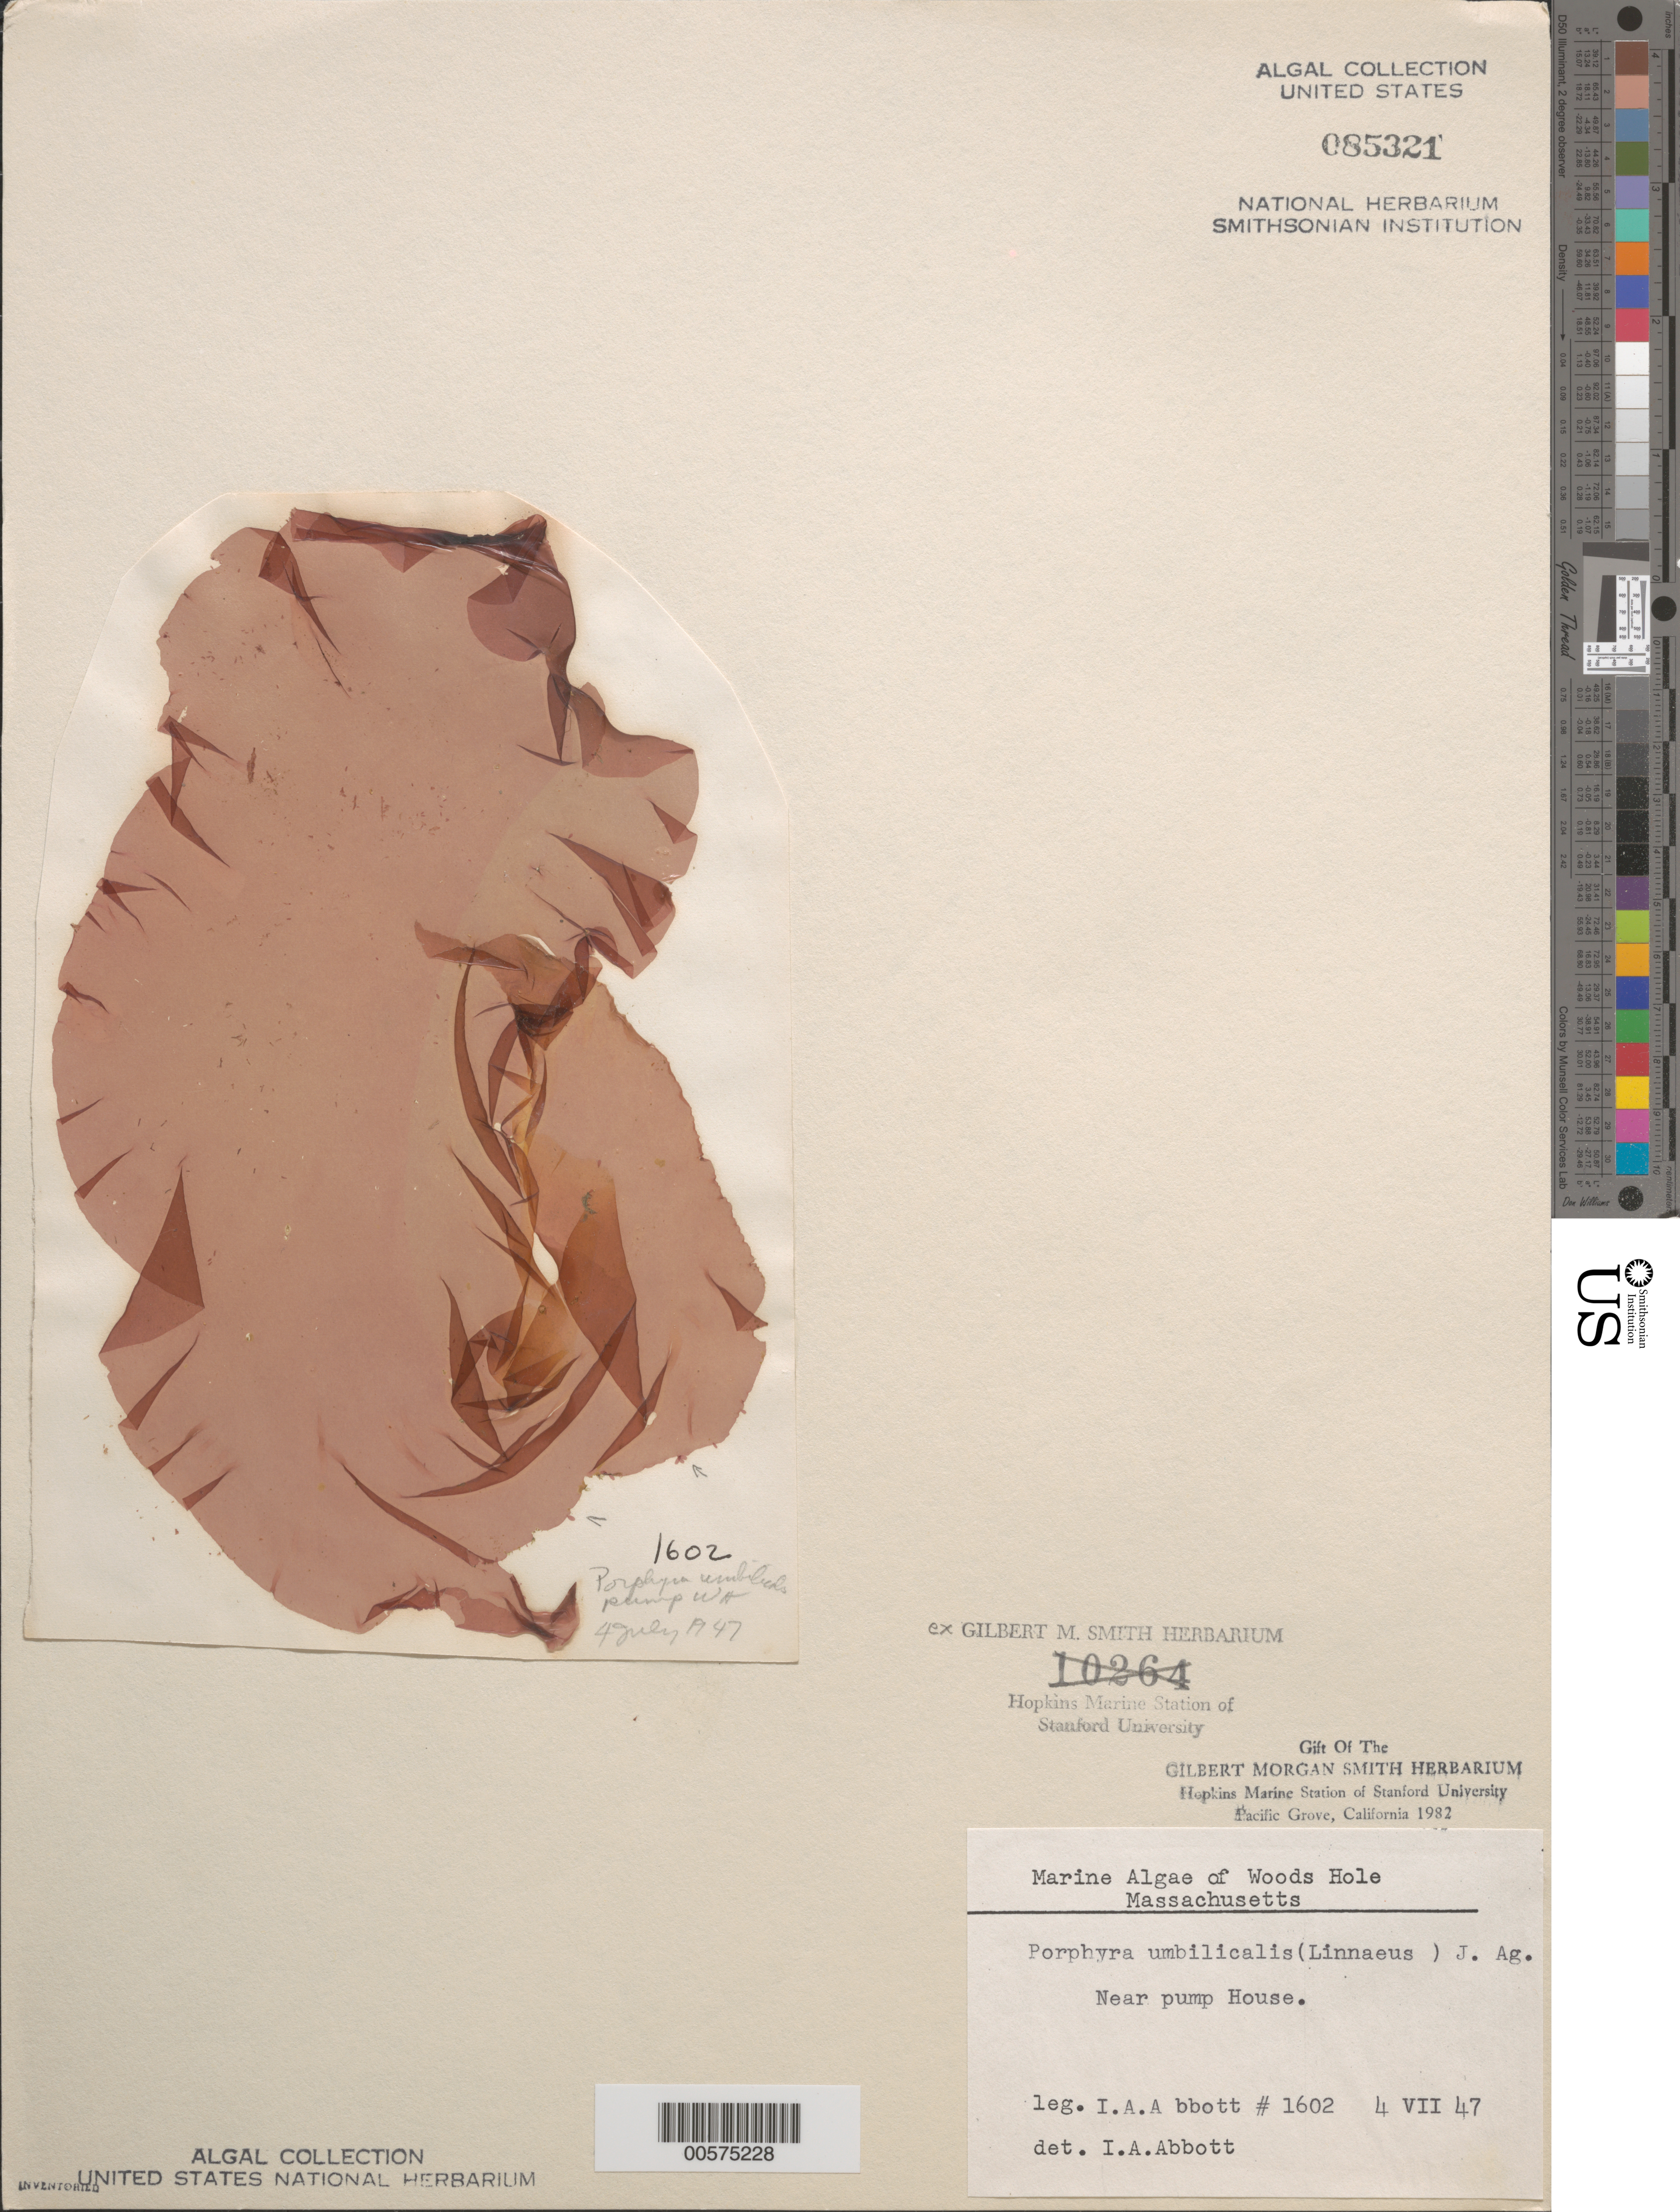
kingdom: Plantae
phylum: Rhodophyta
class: Bangiophyceae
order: Bangiales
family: Bangiaceae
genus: Porphyra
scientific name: Porphyra umbilicalis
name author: Kütz.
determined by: Abbott, Isabella A.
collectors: I. A. Abbott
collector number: IAA 1602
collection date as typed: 04 Jul 1947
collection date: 1947-07-04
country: United States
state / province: Massachusetts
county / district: Barnstable County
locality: Woods Hole, near Pump House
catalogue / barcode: US 85321